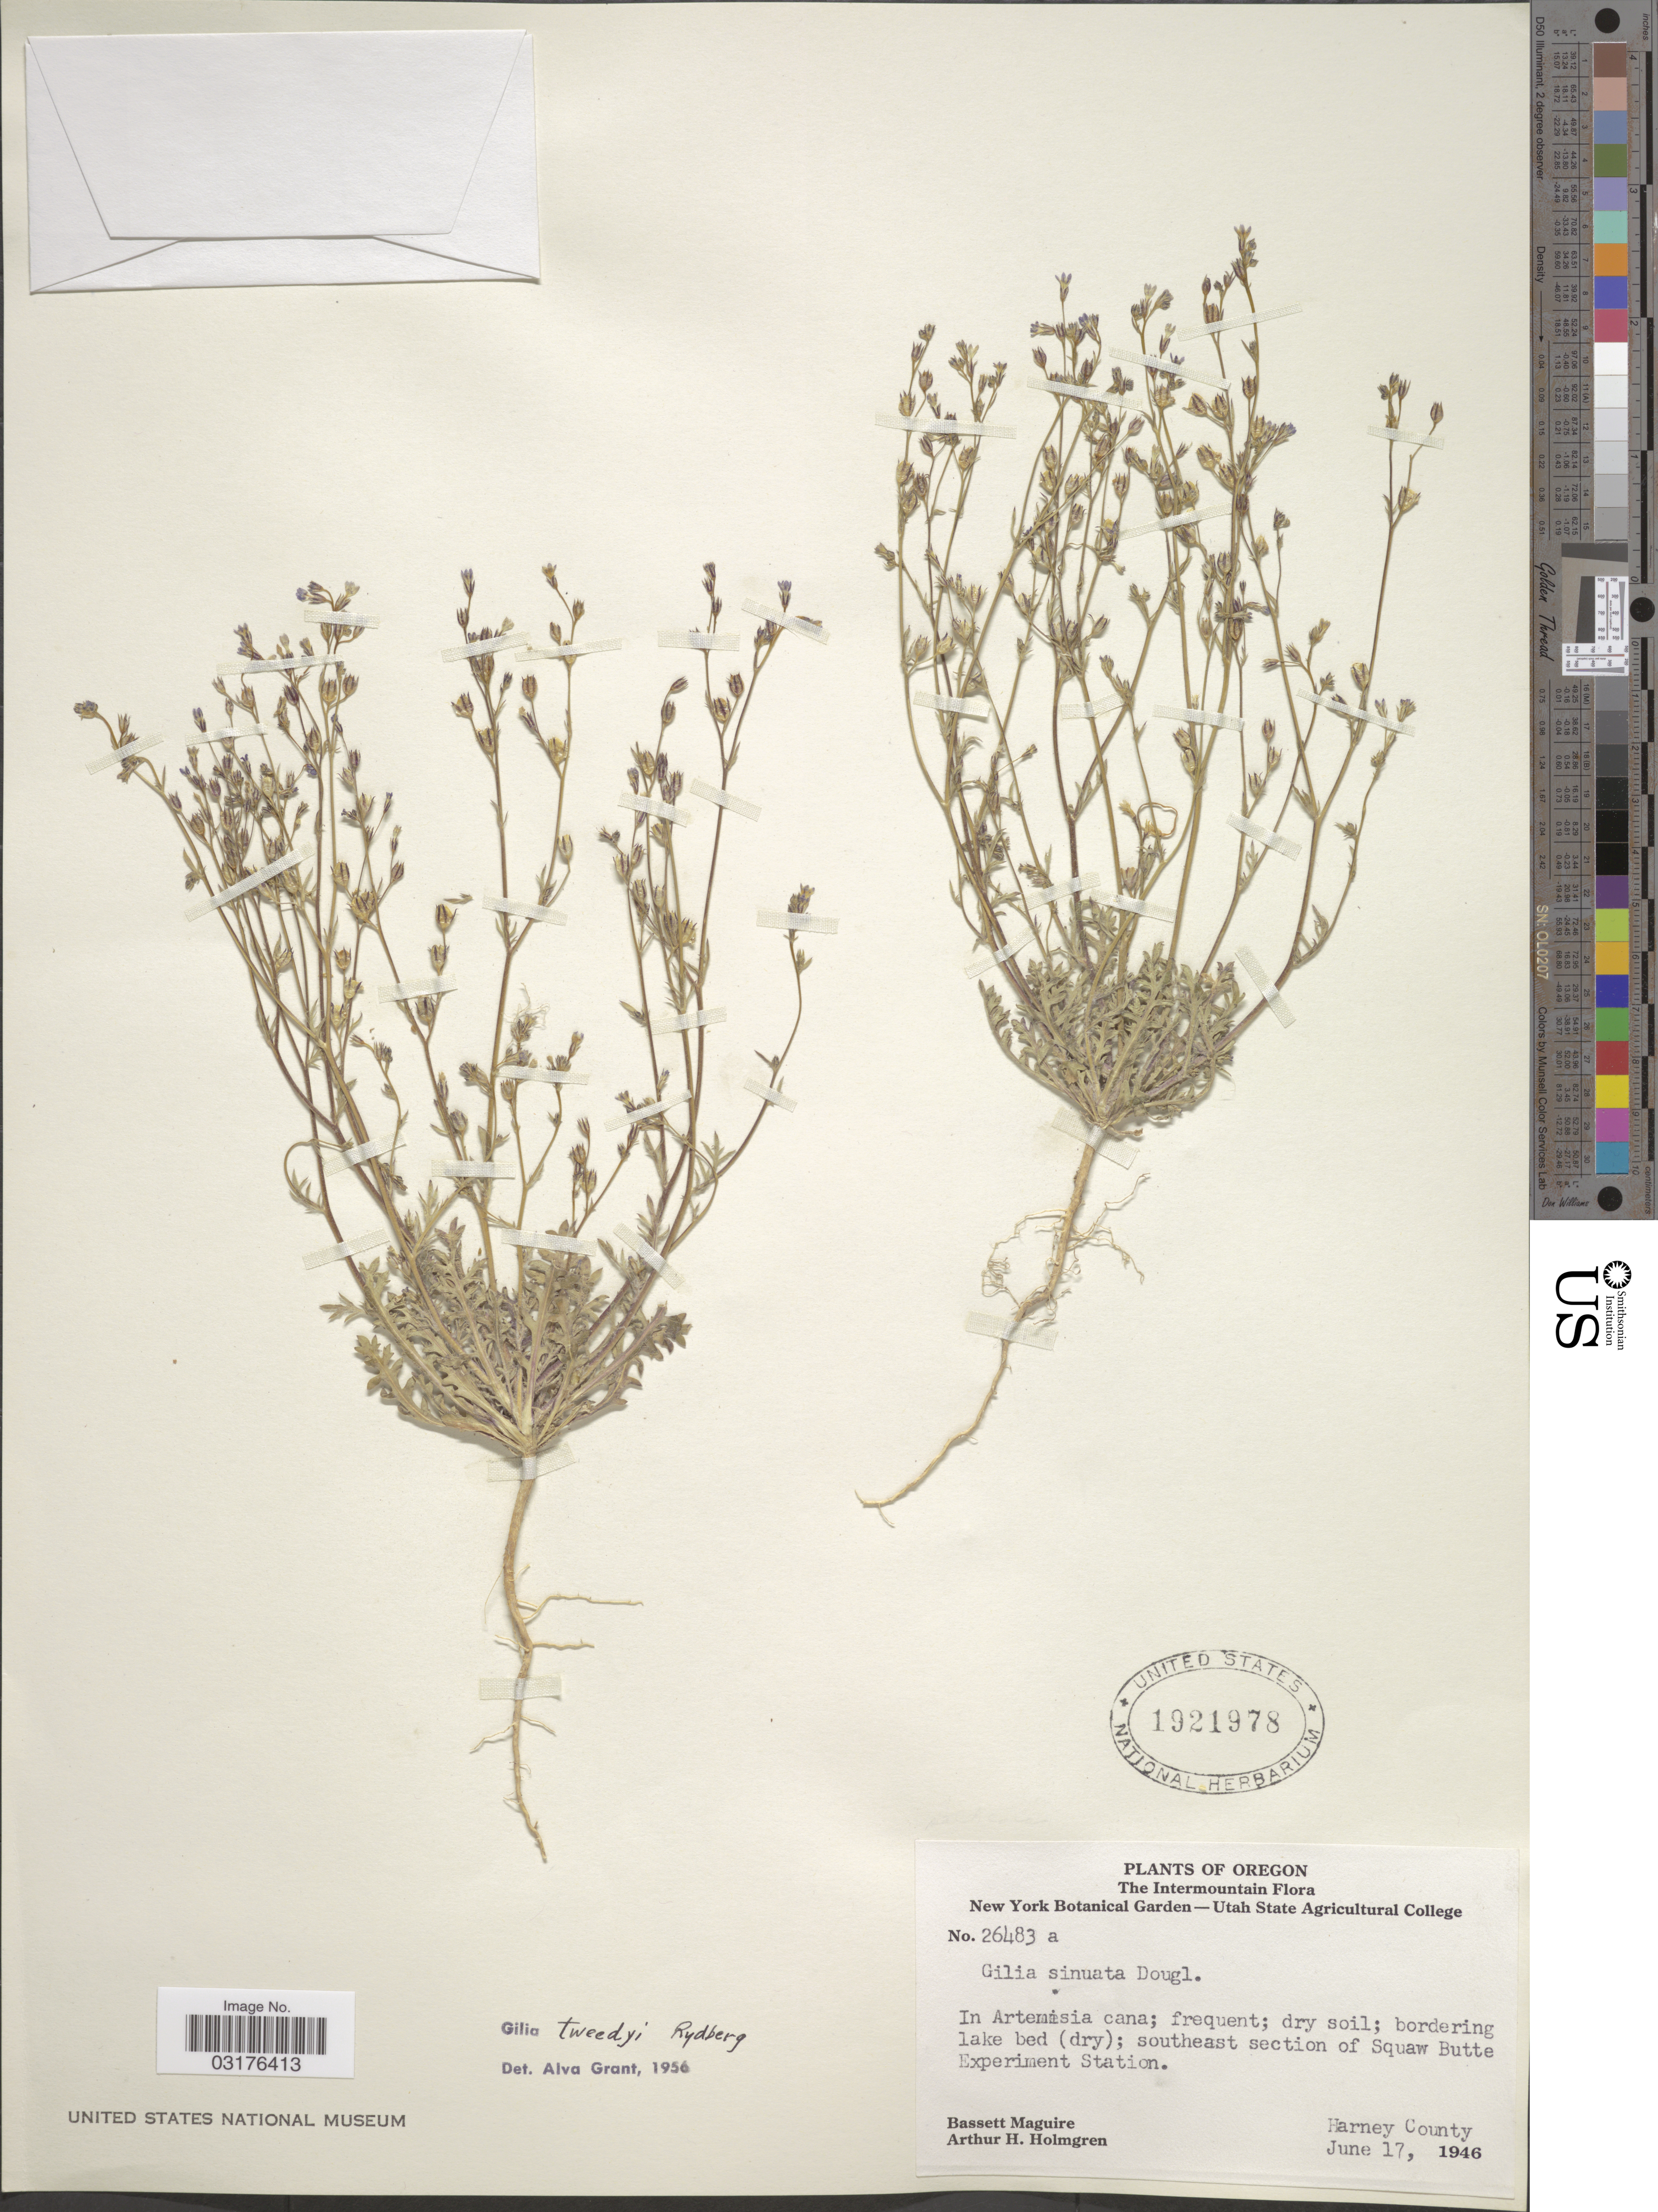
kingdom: Plantae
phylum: Tracheophyta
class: Magnoliopsida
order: Ericales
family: Polemoniaceae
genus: Gilia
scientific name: Gilia tweedyi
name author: Rydb.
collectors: B. Maguire & A. H. Holmgren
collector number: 26483a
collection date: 1946-06-17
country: United States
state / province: Oregon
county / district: Harney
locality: The Intermountain, southeast section of Squaw Butte Experiment Station. Harney County.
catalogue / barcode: US 1921978